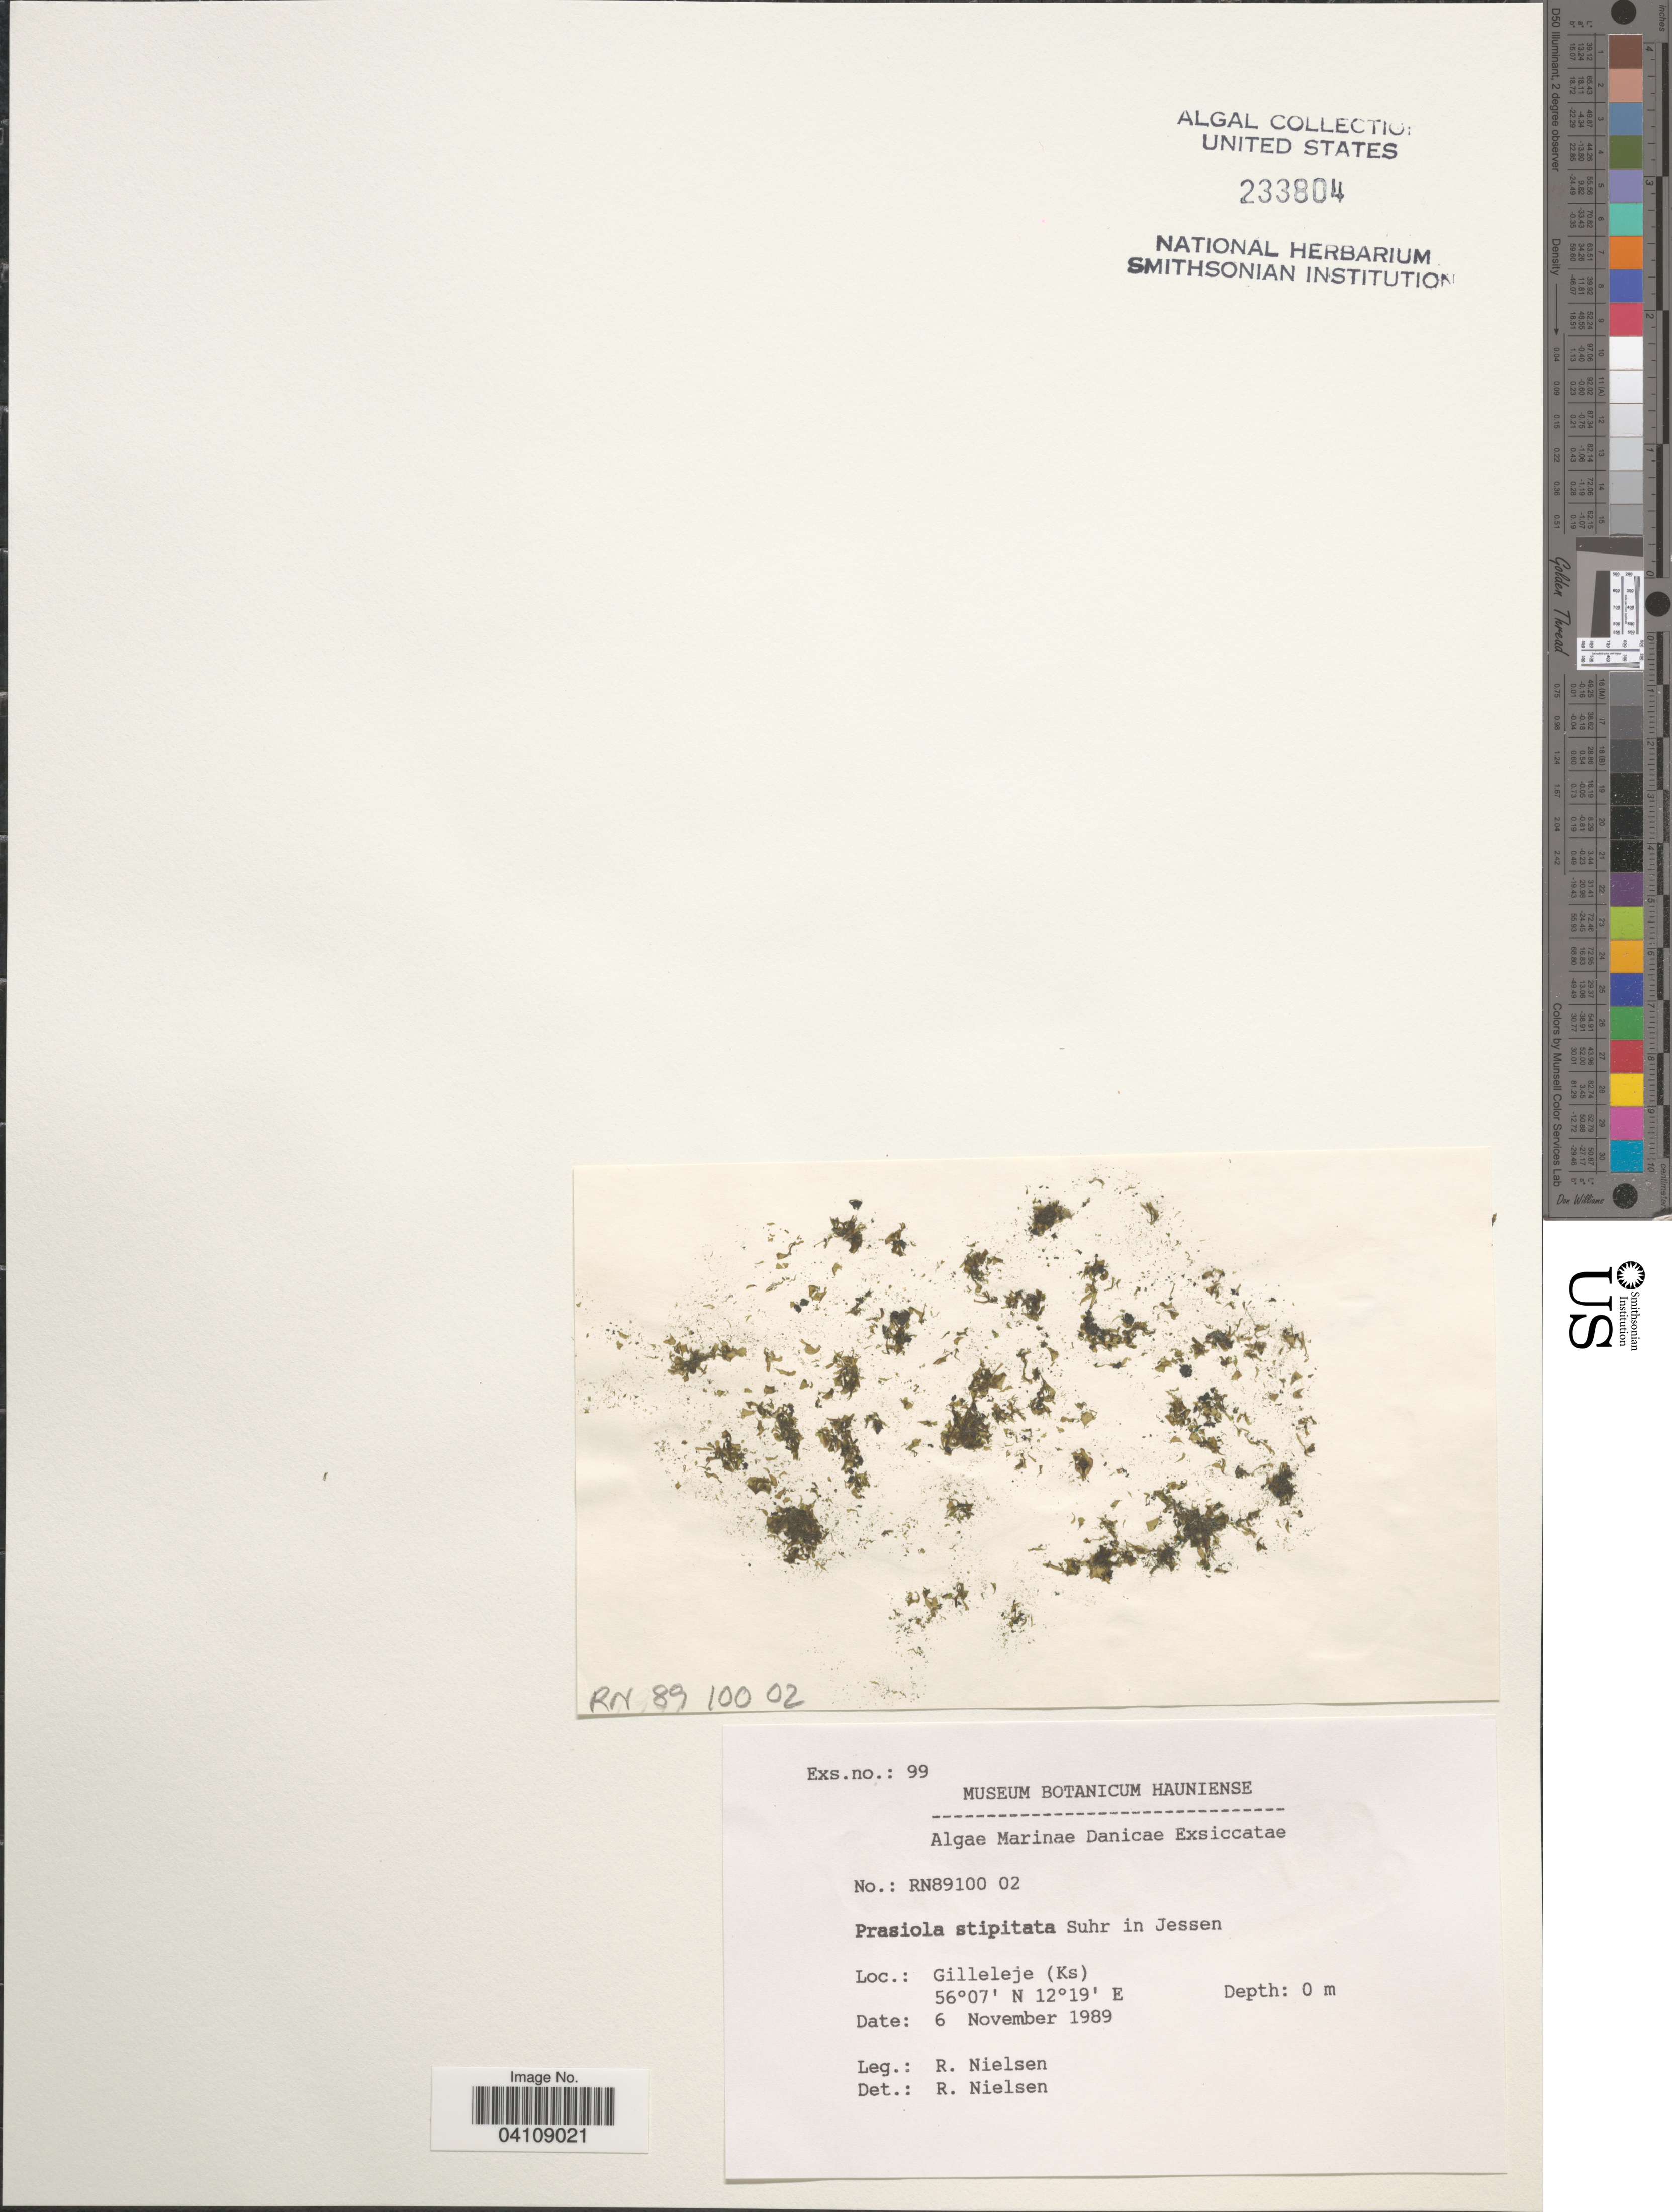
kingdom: Plantae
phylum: Chlorophyta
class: Trebouxiophyceae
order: Prasiolales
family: Prasiolaceae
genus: Prasiola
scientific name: Prasiola stipitata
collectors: R. Nielsen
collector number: RN89100 02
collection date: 1989-11-06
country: Denmark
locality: Danicae. Gilleleje (Ks).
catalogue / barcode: US 233804